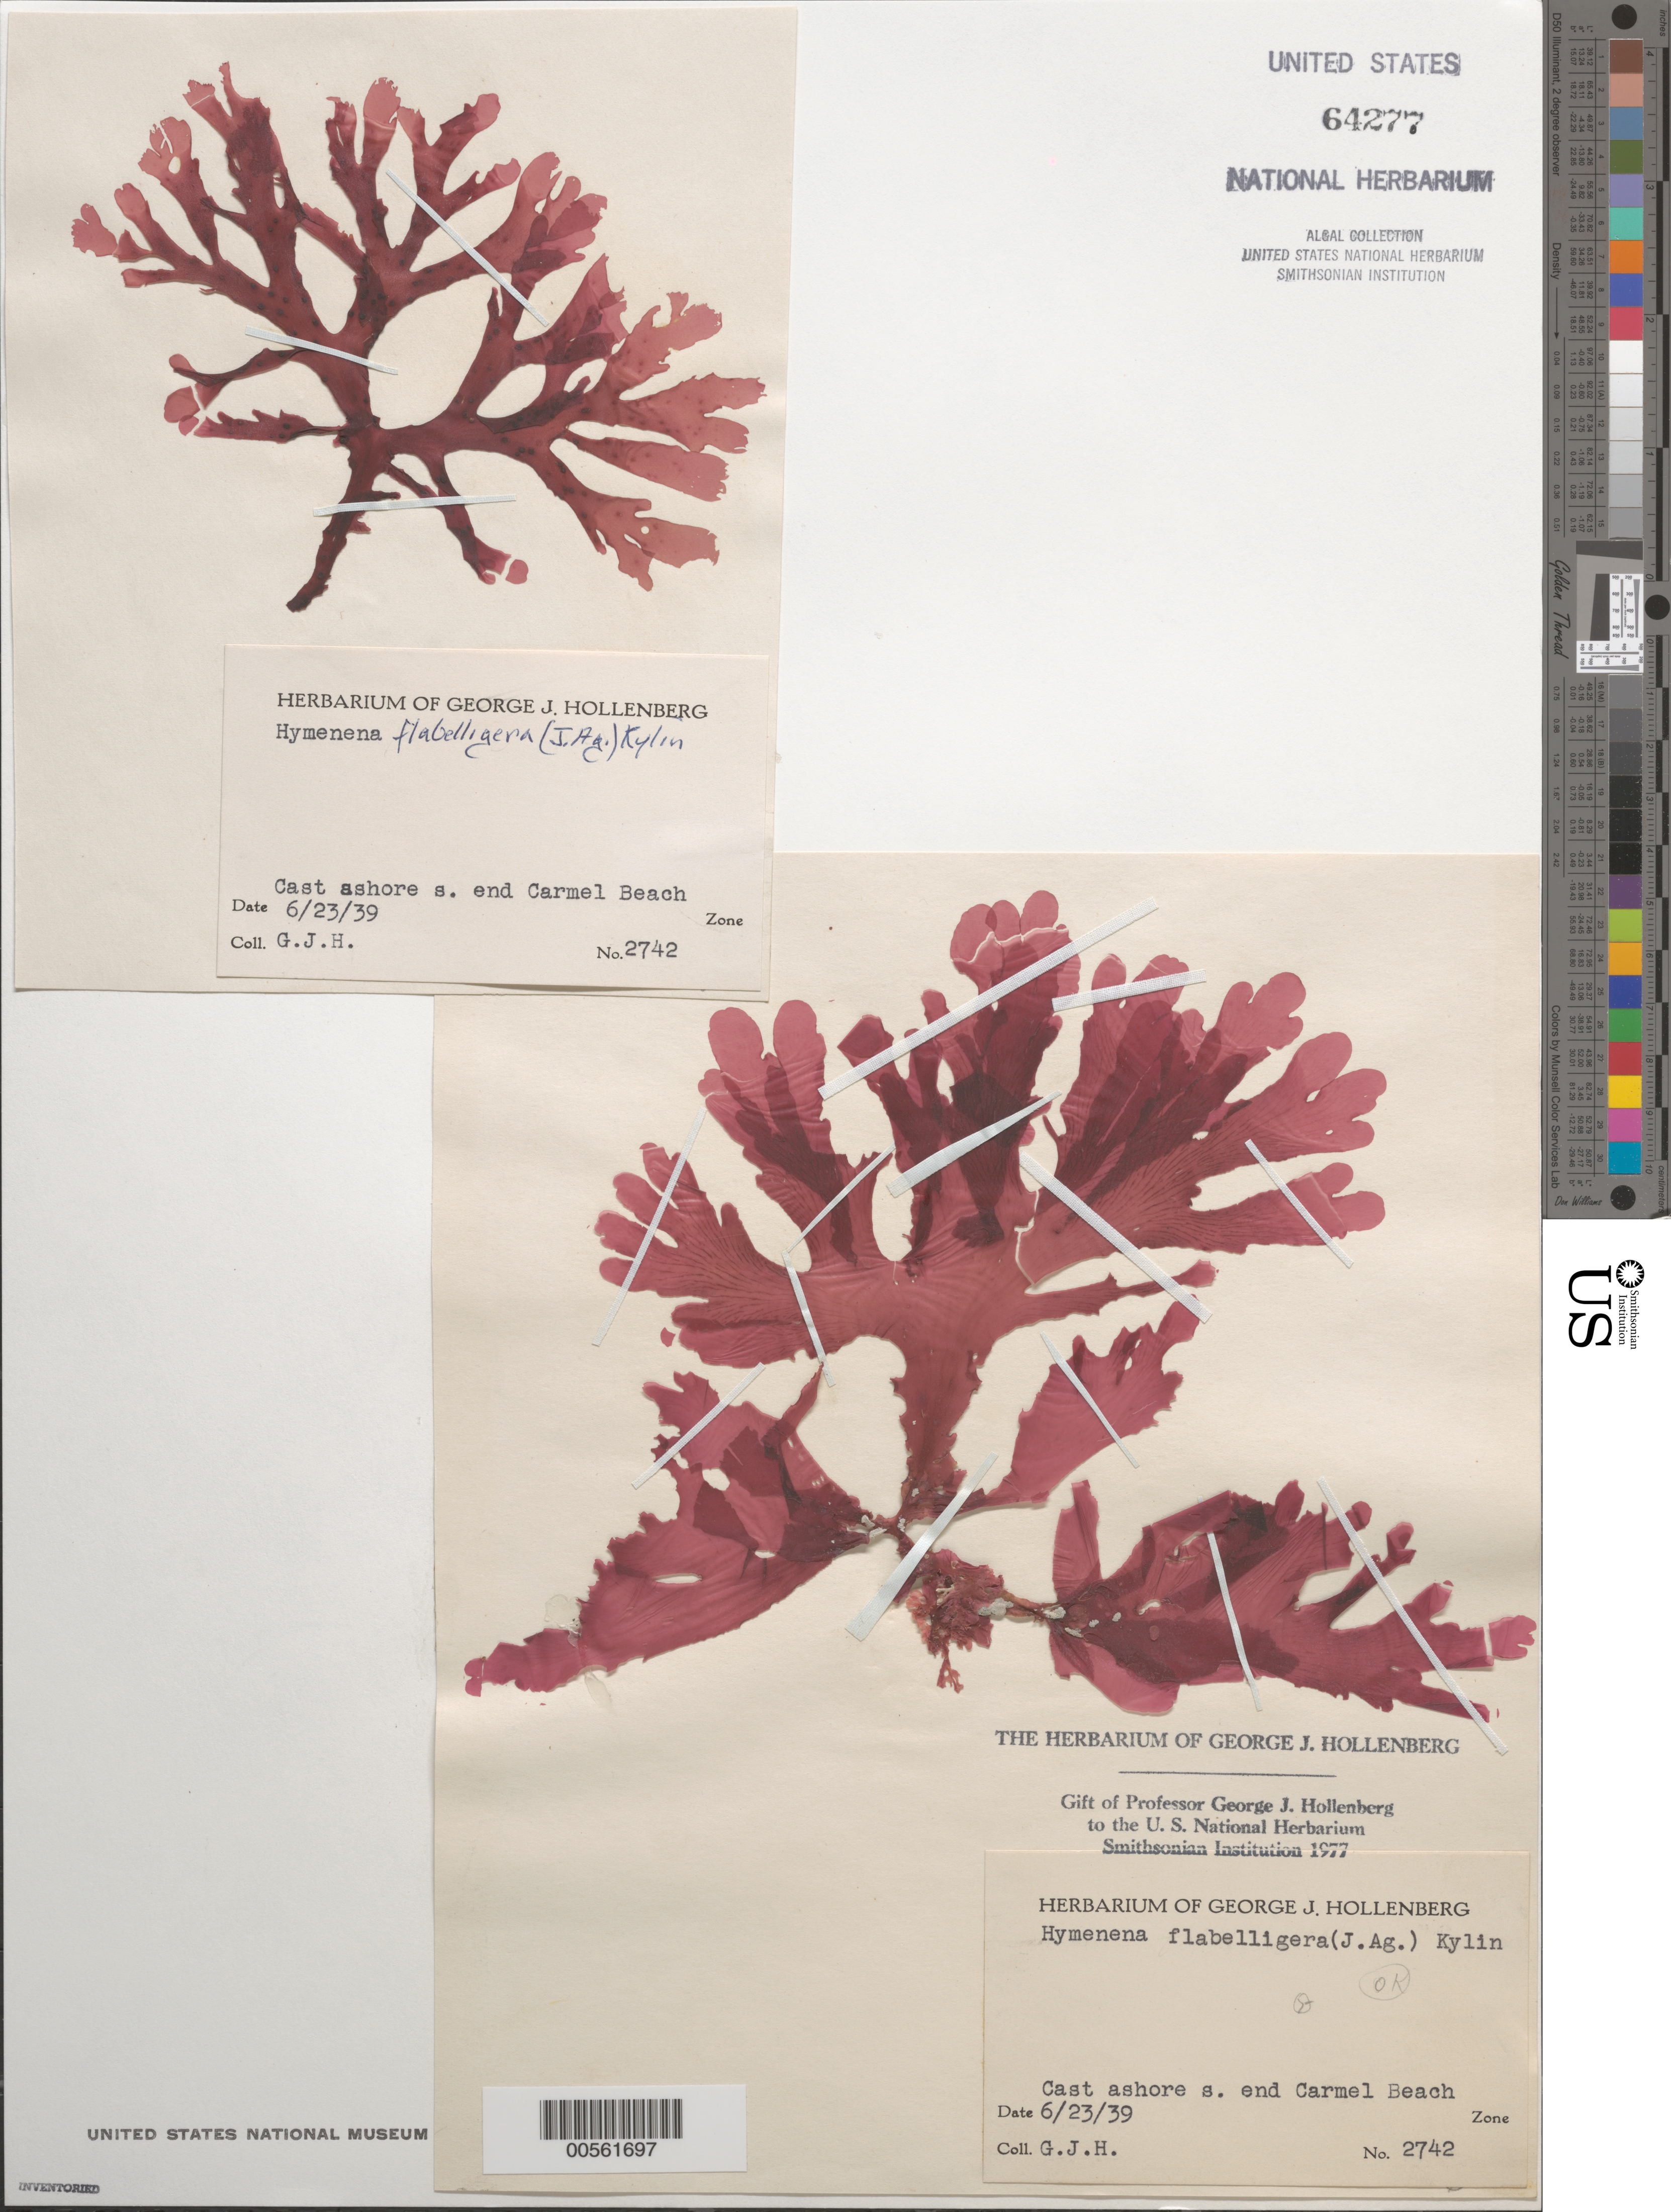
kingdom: Plantae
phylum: Rhodophyta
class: Florideophyceae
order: Ceramiales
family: Delesseriaceae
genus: Hymenena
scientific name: Hymenena flabelligera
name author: (J. Agardh) Kylin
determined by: Hollenberg, George J.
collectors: G. Hollenberg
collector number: GJH 2742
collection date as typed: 23 Jun 1939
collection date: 1939-06-23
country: United States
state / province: California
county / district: Monterey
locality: Carmel Beach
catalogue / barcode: US 64277